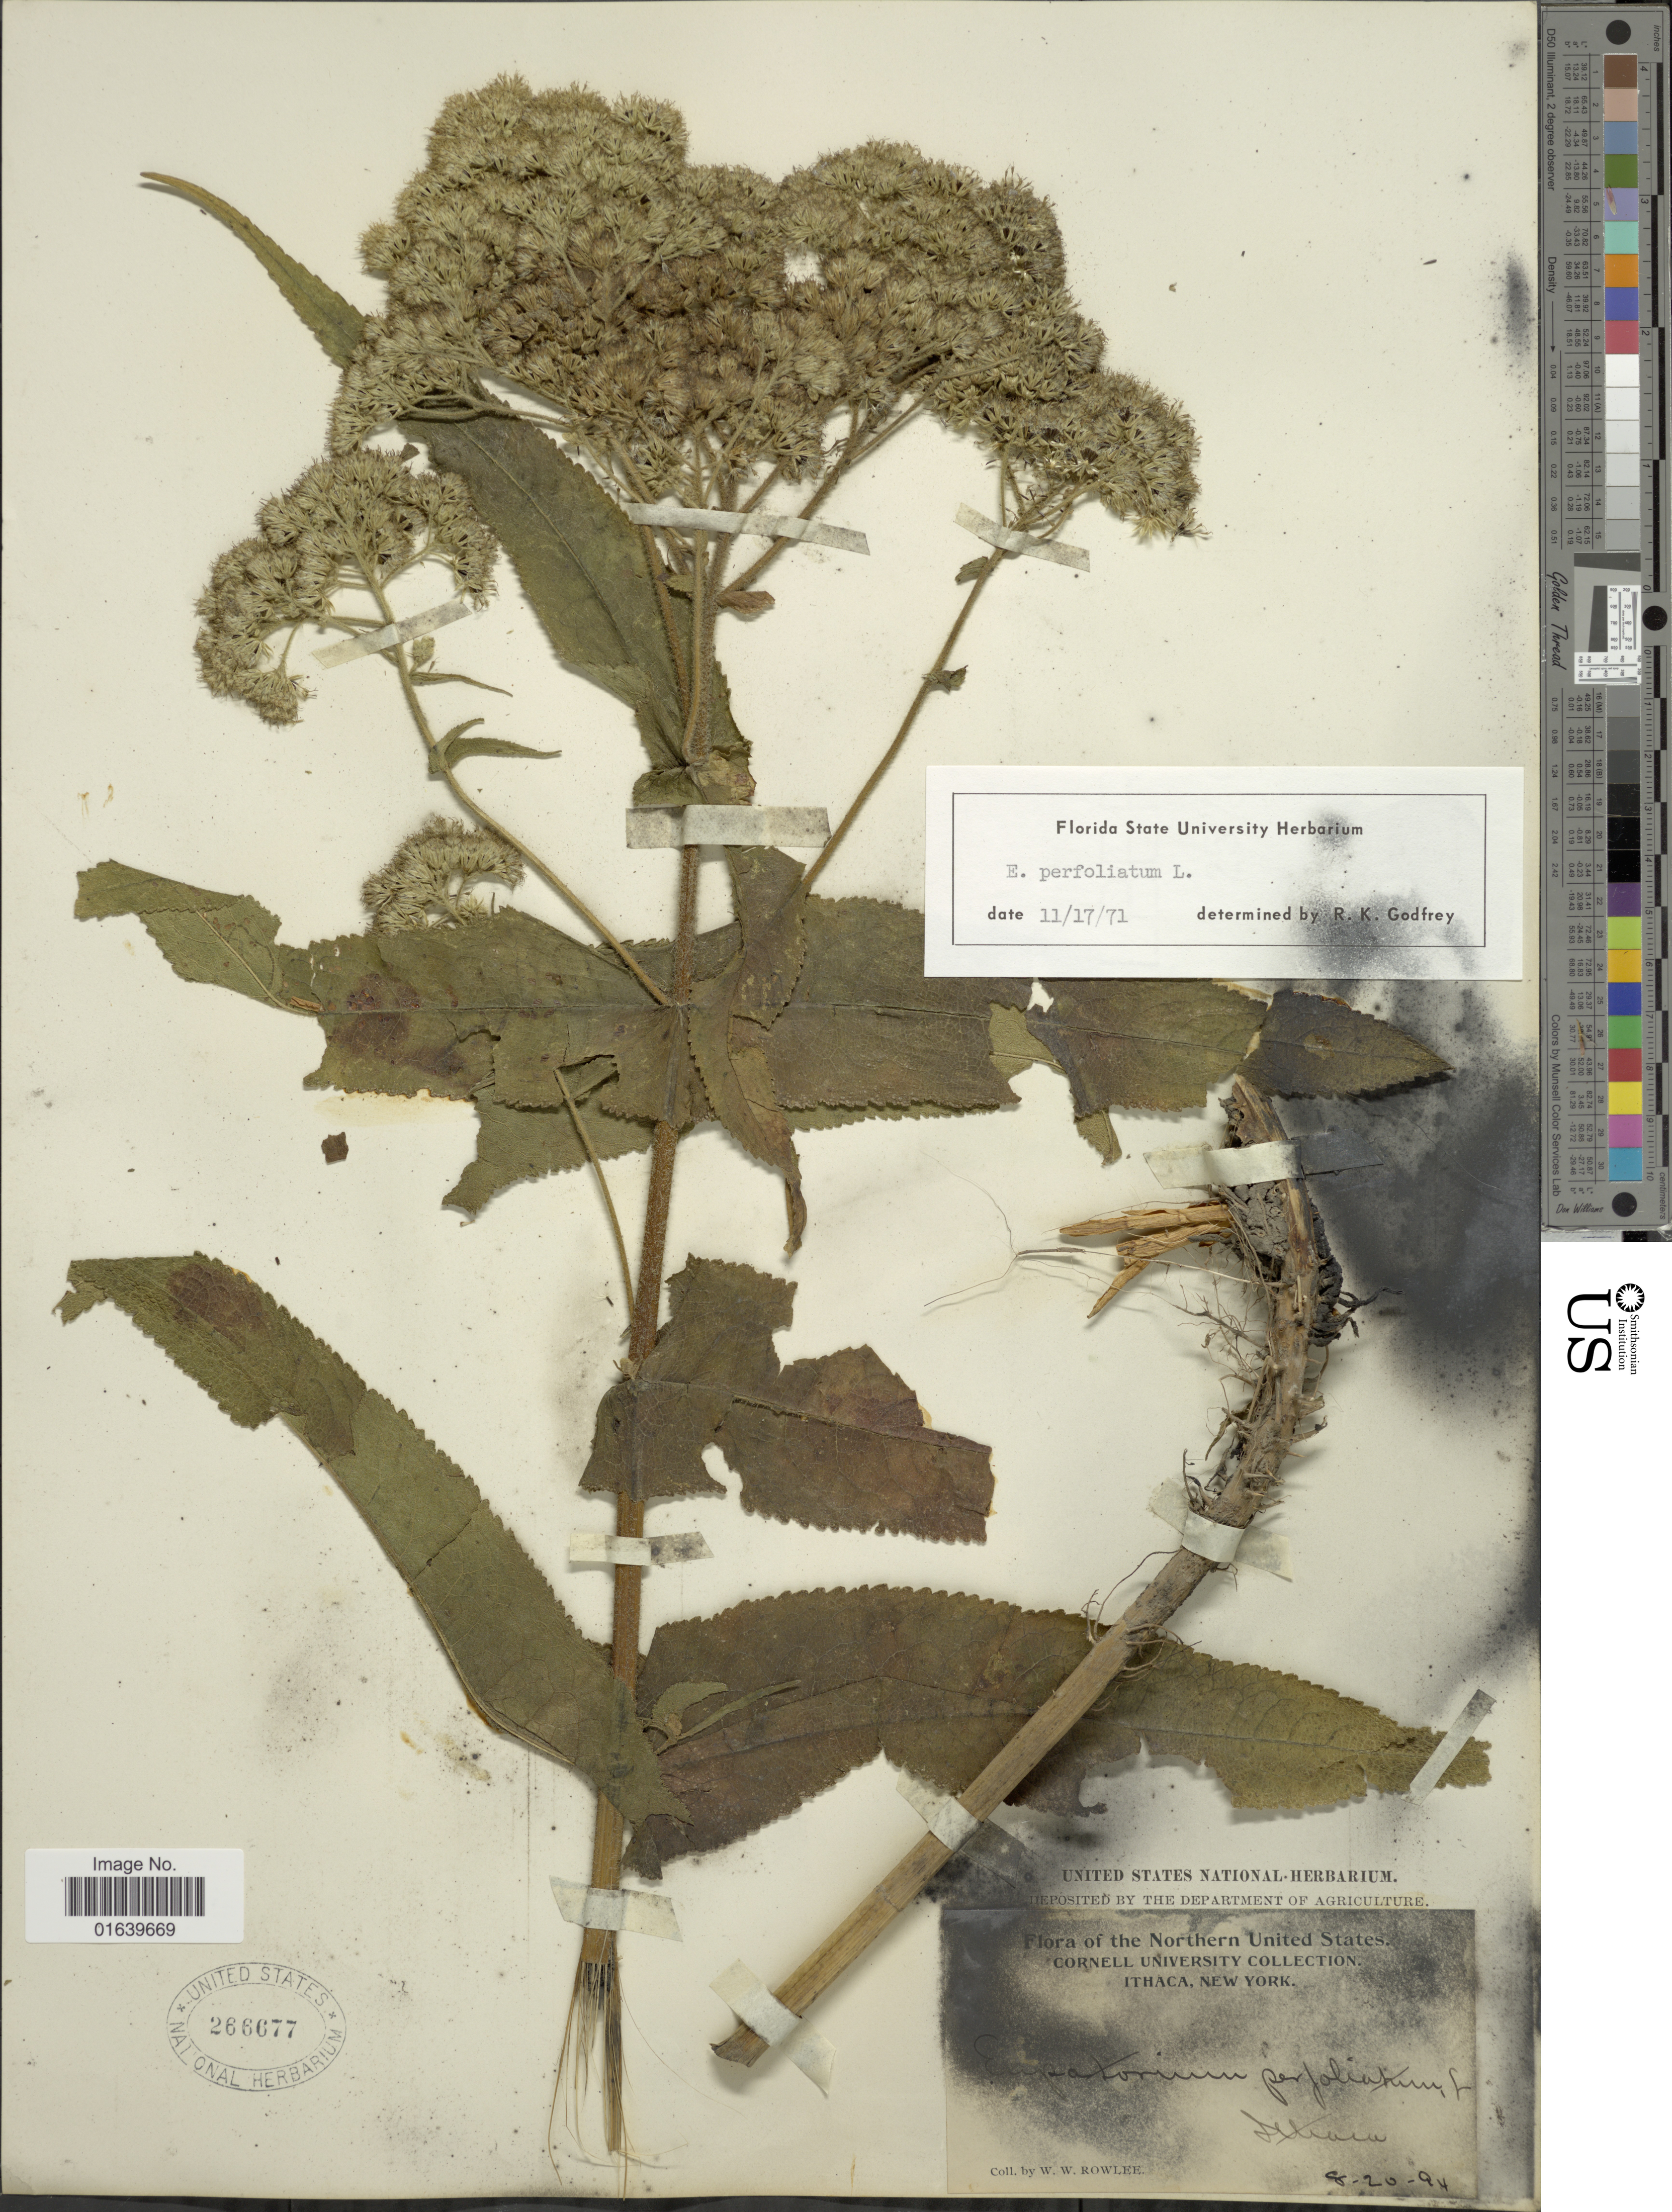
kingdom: Plantae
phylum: Tracheophyta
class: Magnoliopsida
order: Asterales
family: Asteraceae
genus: Eupatorium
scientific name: Eupatorium perfoliatum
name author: L.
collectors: W. W. Rowlee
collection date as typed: Transcribed d/m/y: 20/8/94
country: United States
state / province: New York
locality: Northern United States, Ithaca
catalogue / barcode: US 266677